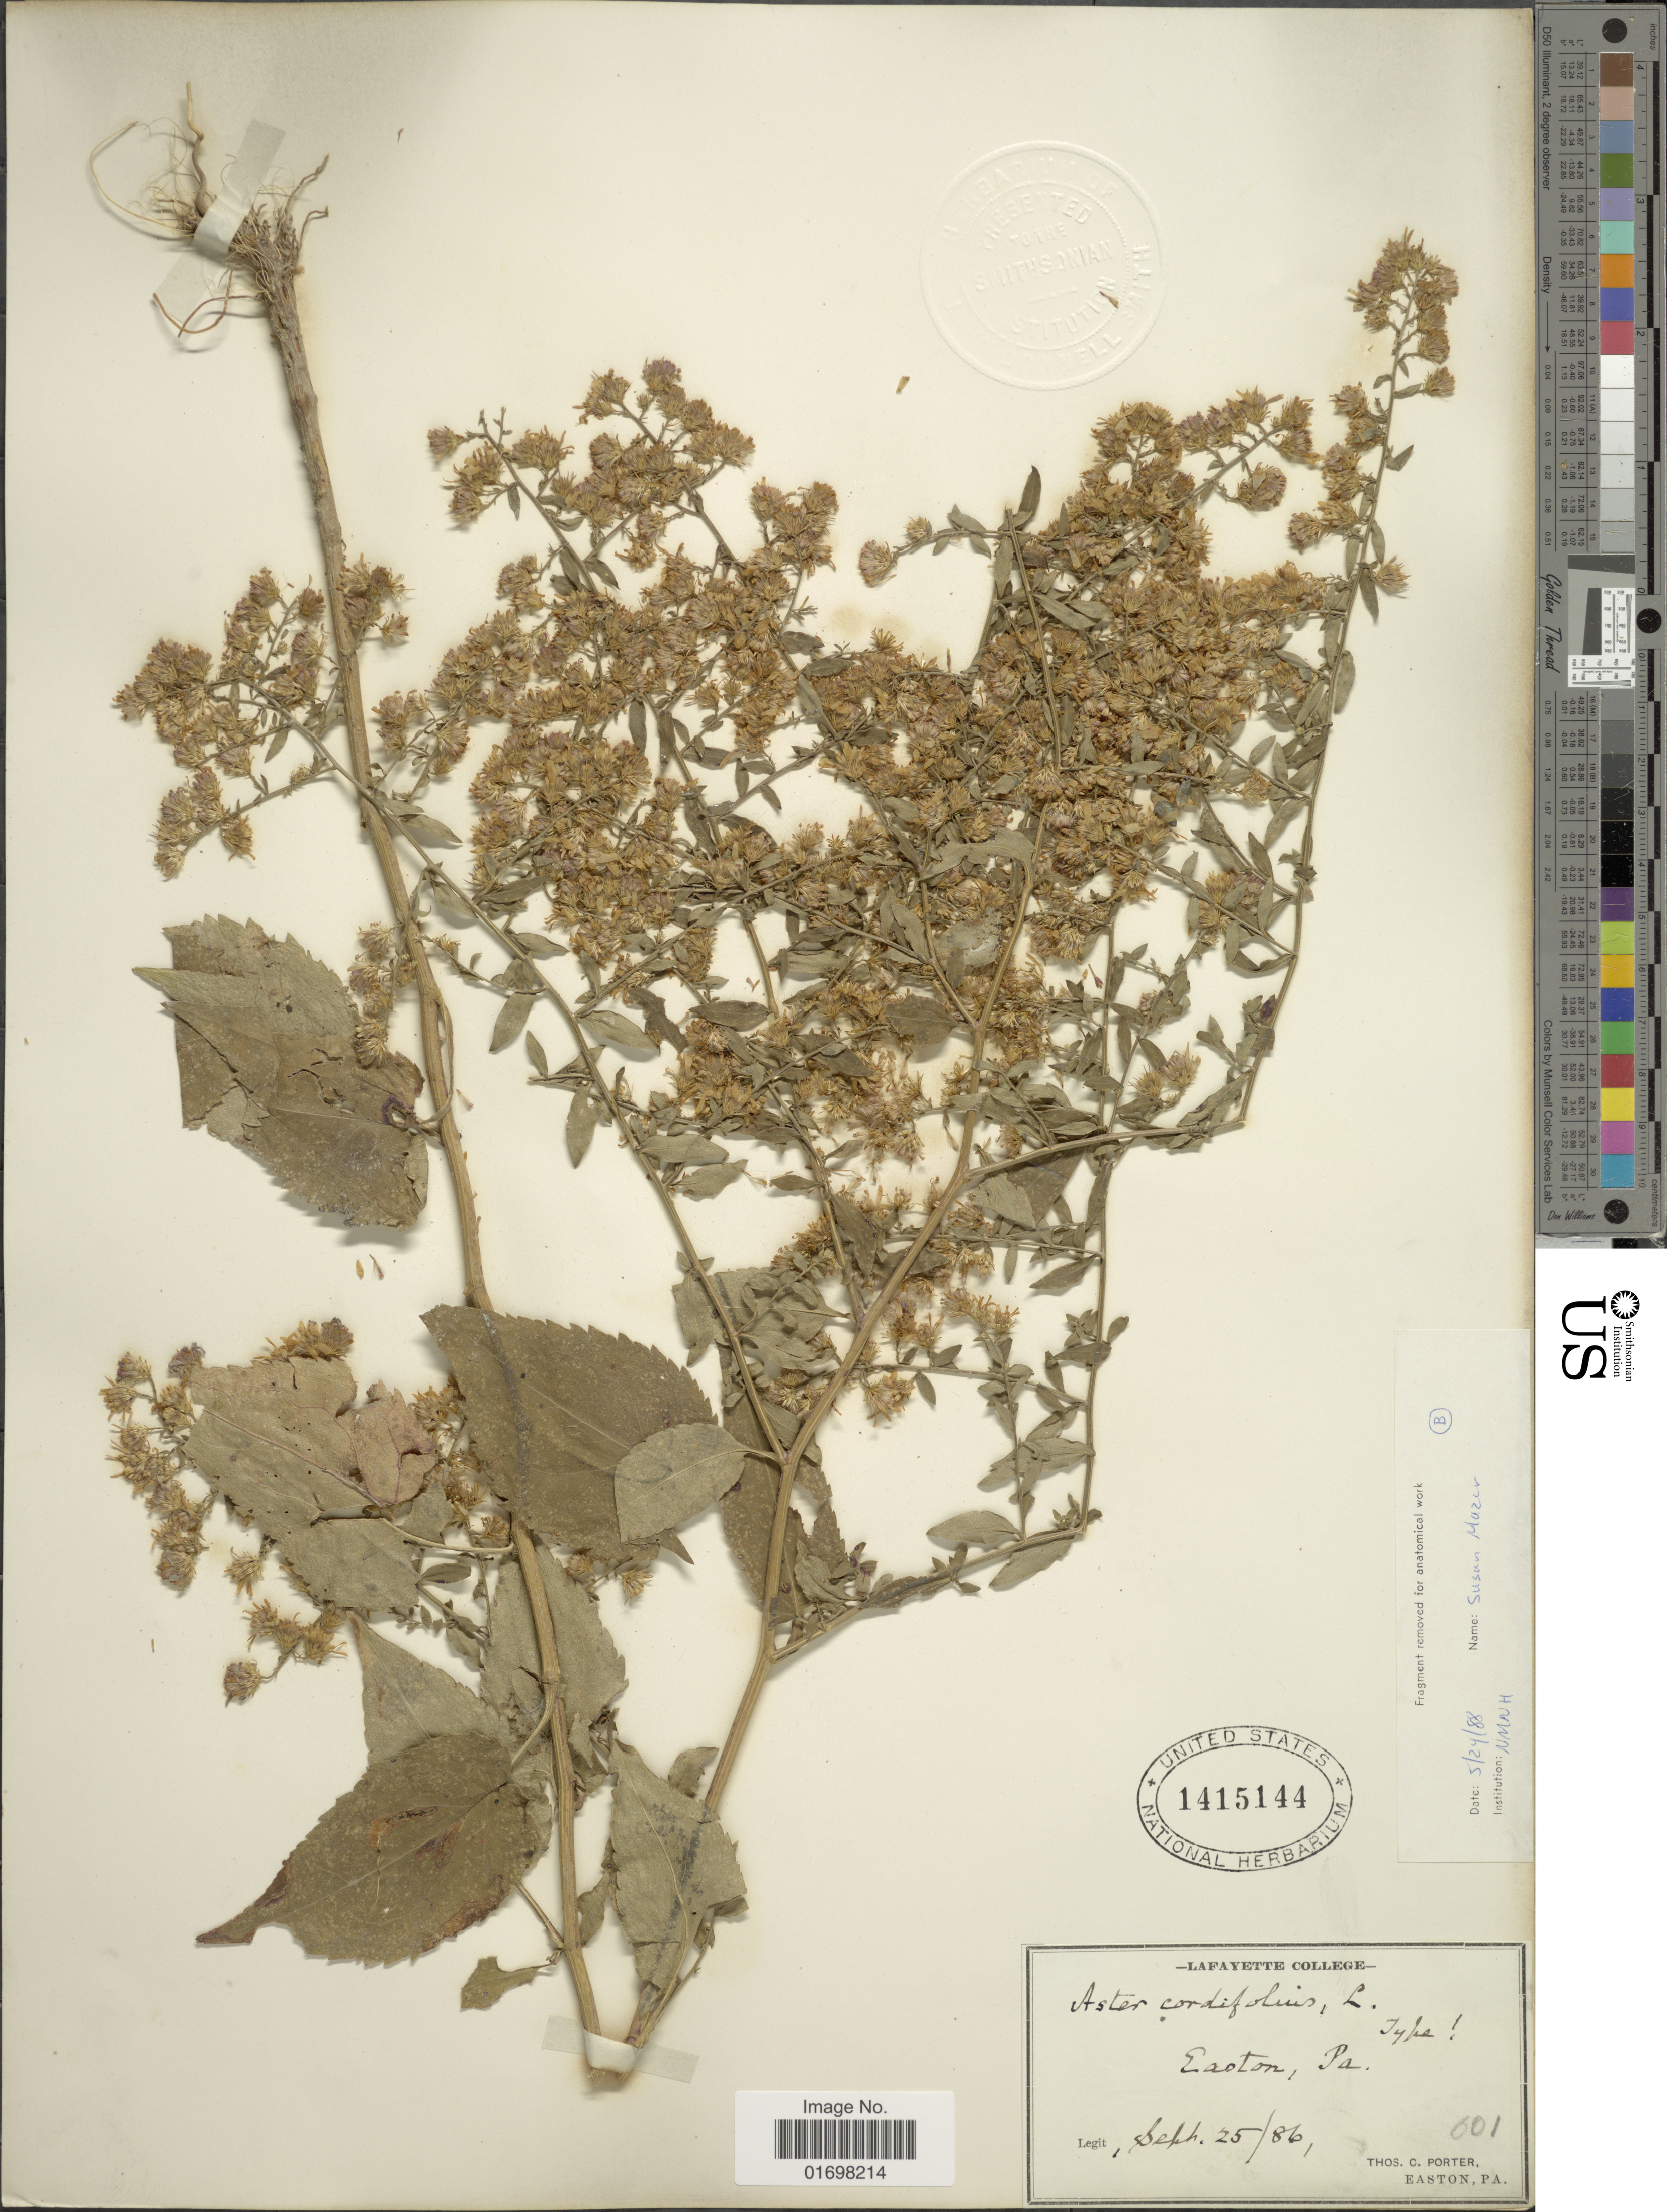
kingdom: Plantae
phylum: Tracheophyta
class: Magnoliopsida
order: Asterales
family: Asteraceae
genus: Symphyotrichum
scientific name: Symphyotrichum cordifolium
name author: (L.) G.L. Nesom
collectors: T. C. Porter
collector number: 601*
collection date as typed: Transcribed d/m/y: 25/9/86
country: United States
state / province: Pennsylvania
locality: Easton, Pa.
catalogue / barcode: US 1415144